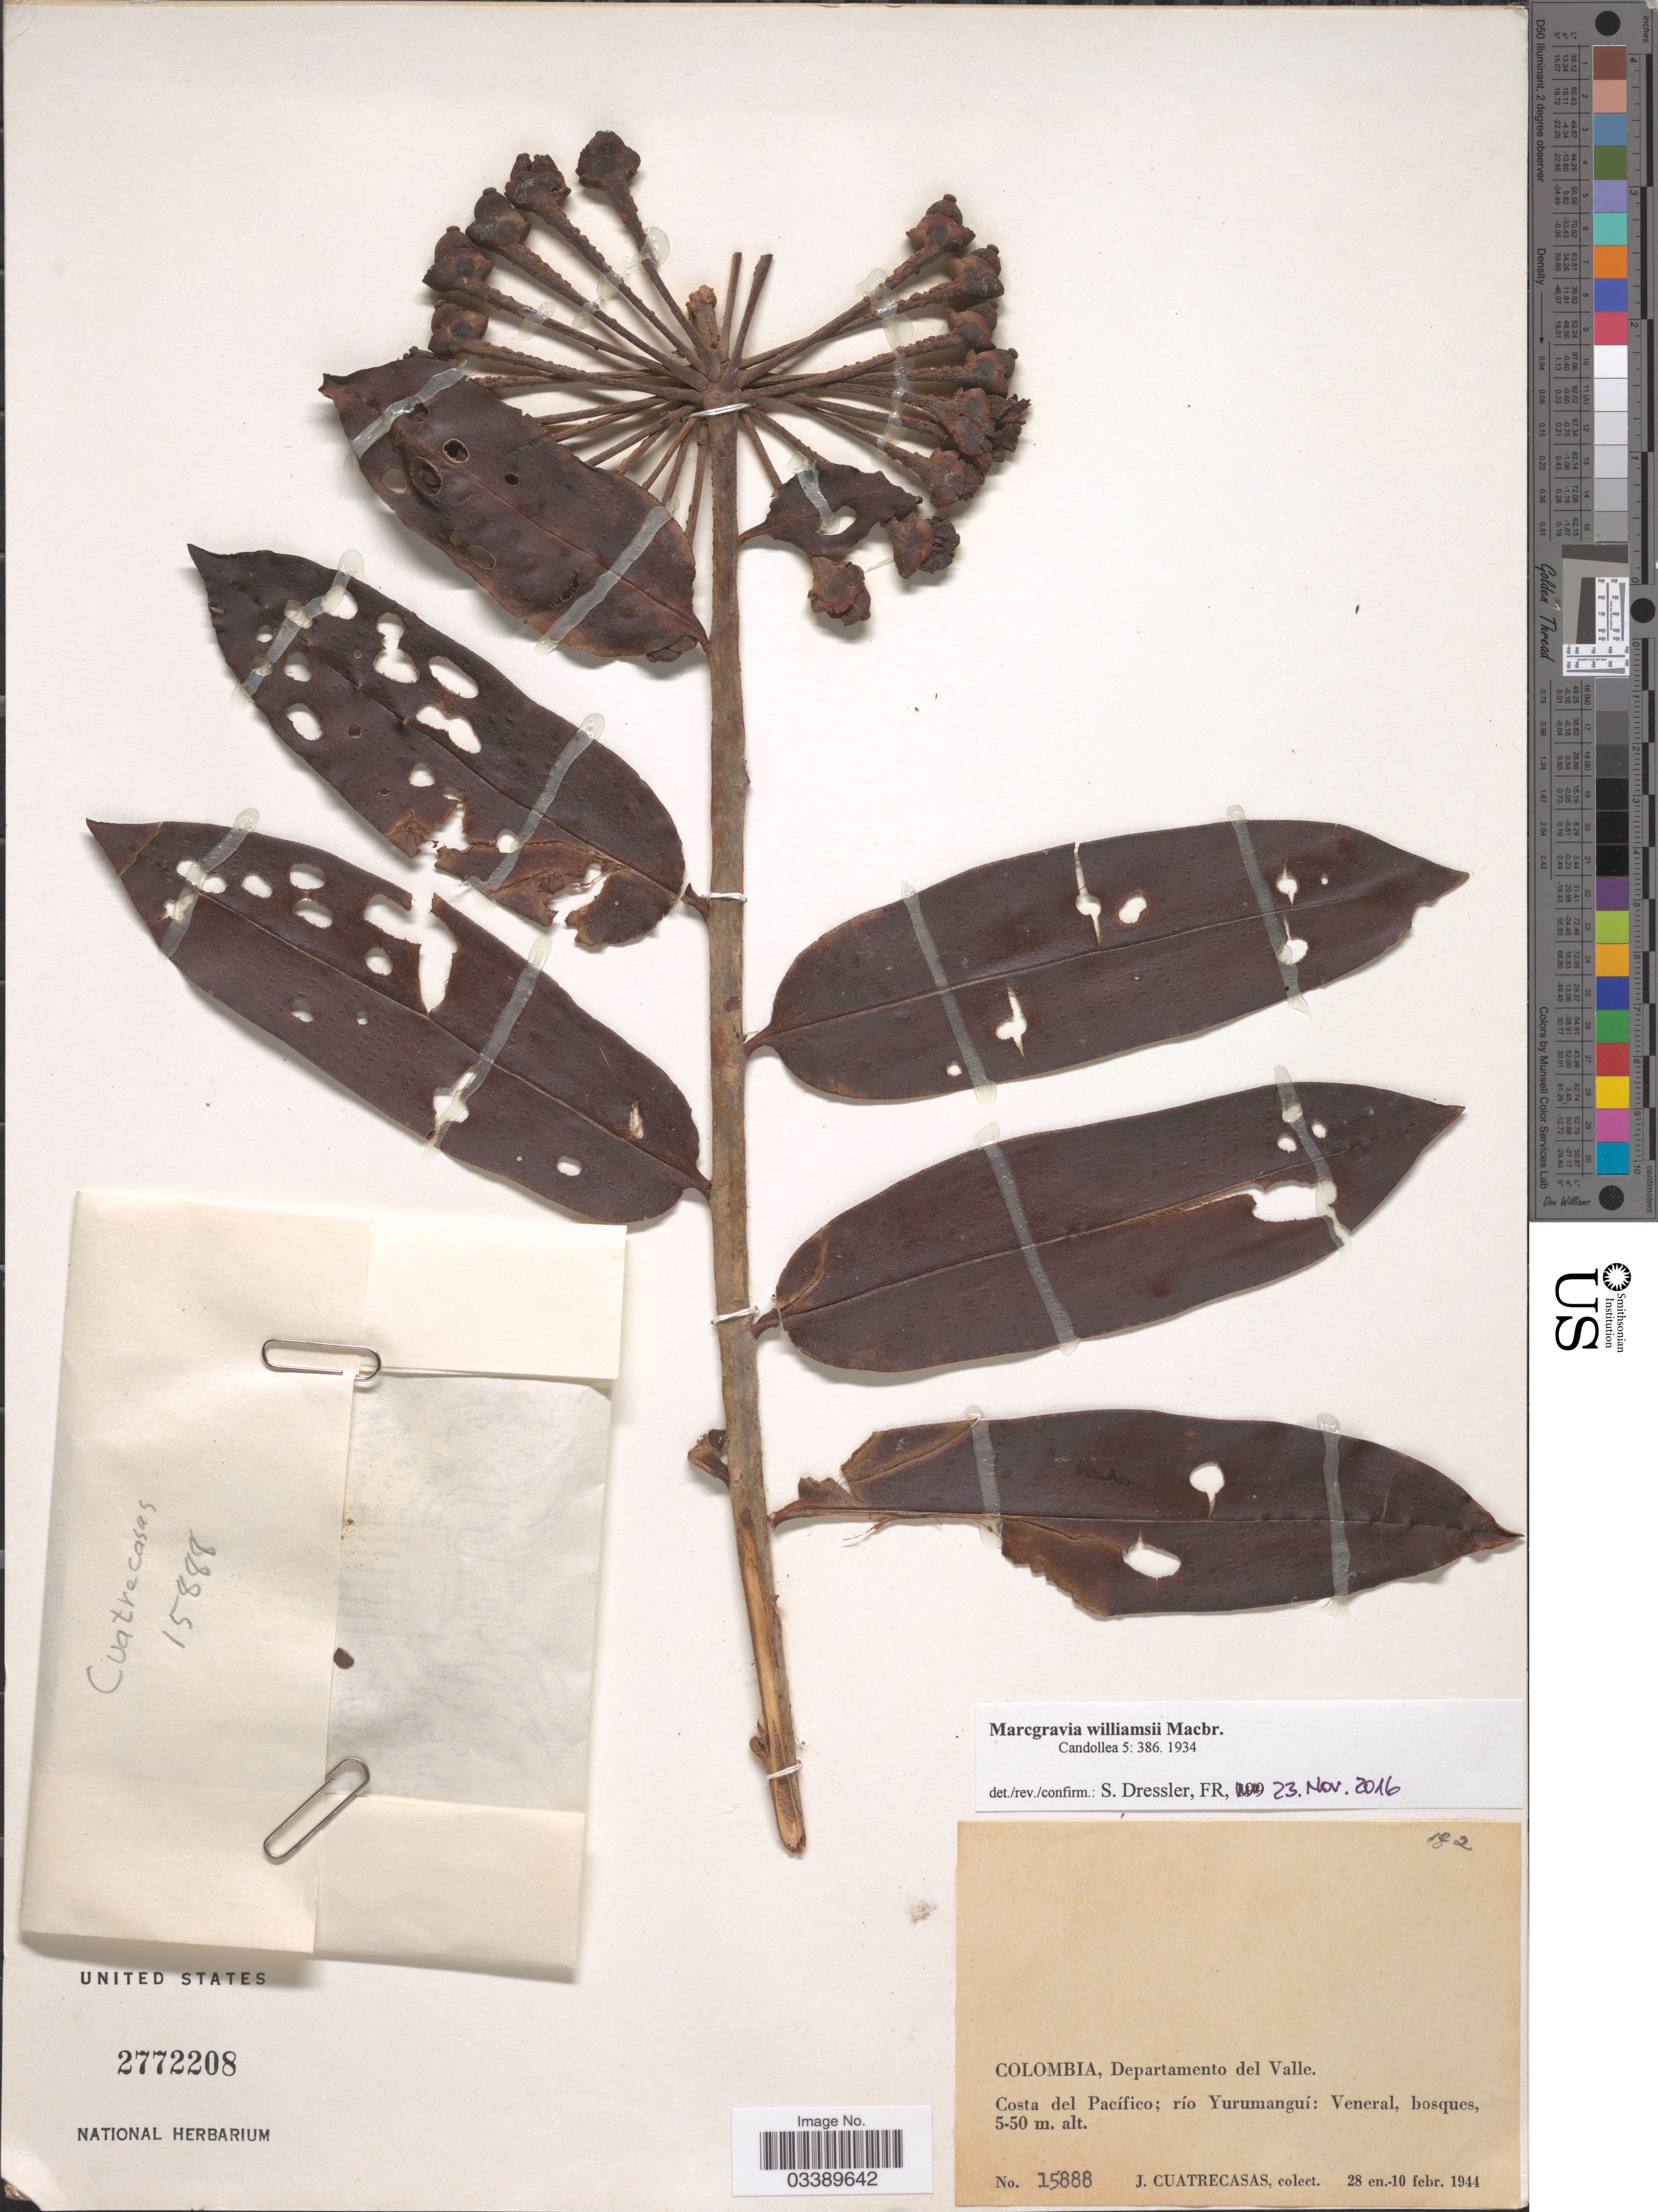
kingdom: Plantae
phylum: Tracheophyta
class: Magnoliopsida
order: Ericales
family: Marcgraviaceae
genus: Marcgravia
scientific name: Marcgravia williamsii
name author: J.F. Macbr.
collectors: J. Cuatrecasas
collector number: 15888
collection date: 1944-01-28/1944-02-10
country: Colombia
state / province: Valle del Cauca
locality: Departamento del Valle. Costa del Pacífico; río Yurumanguí: Veneral, bosques.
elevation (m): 5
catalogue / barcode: US 2772208